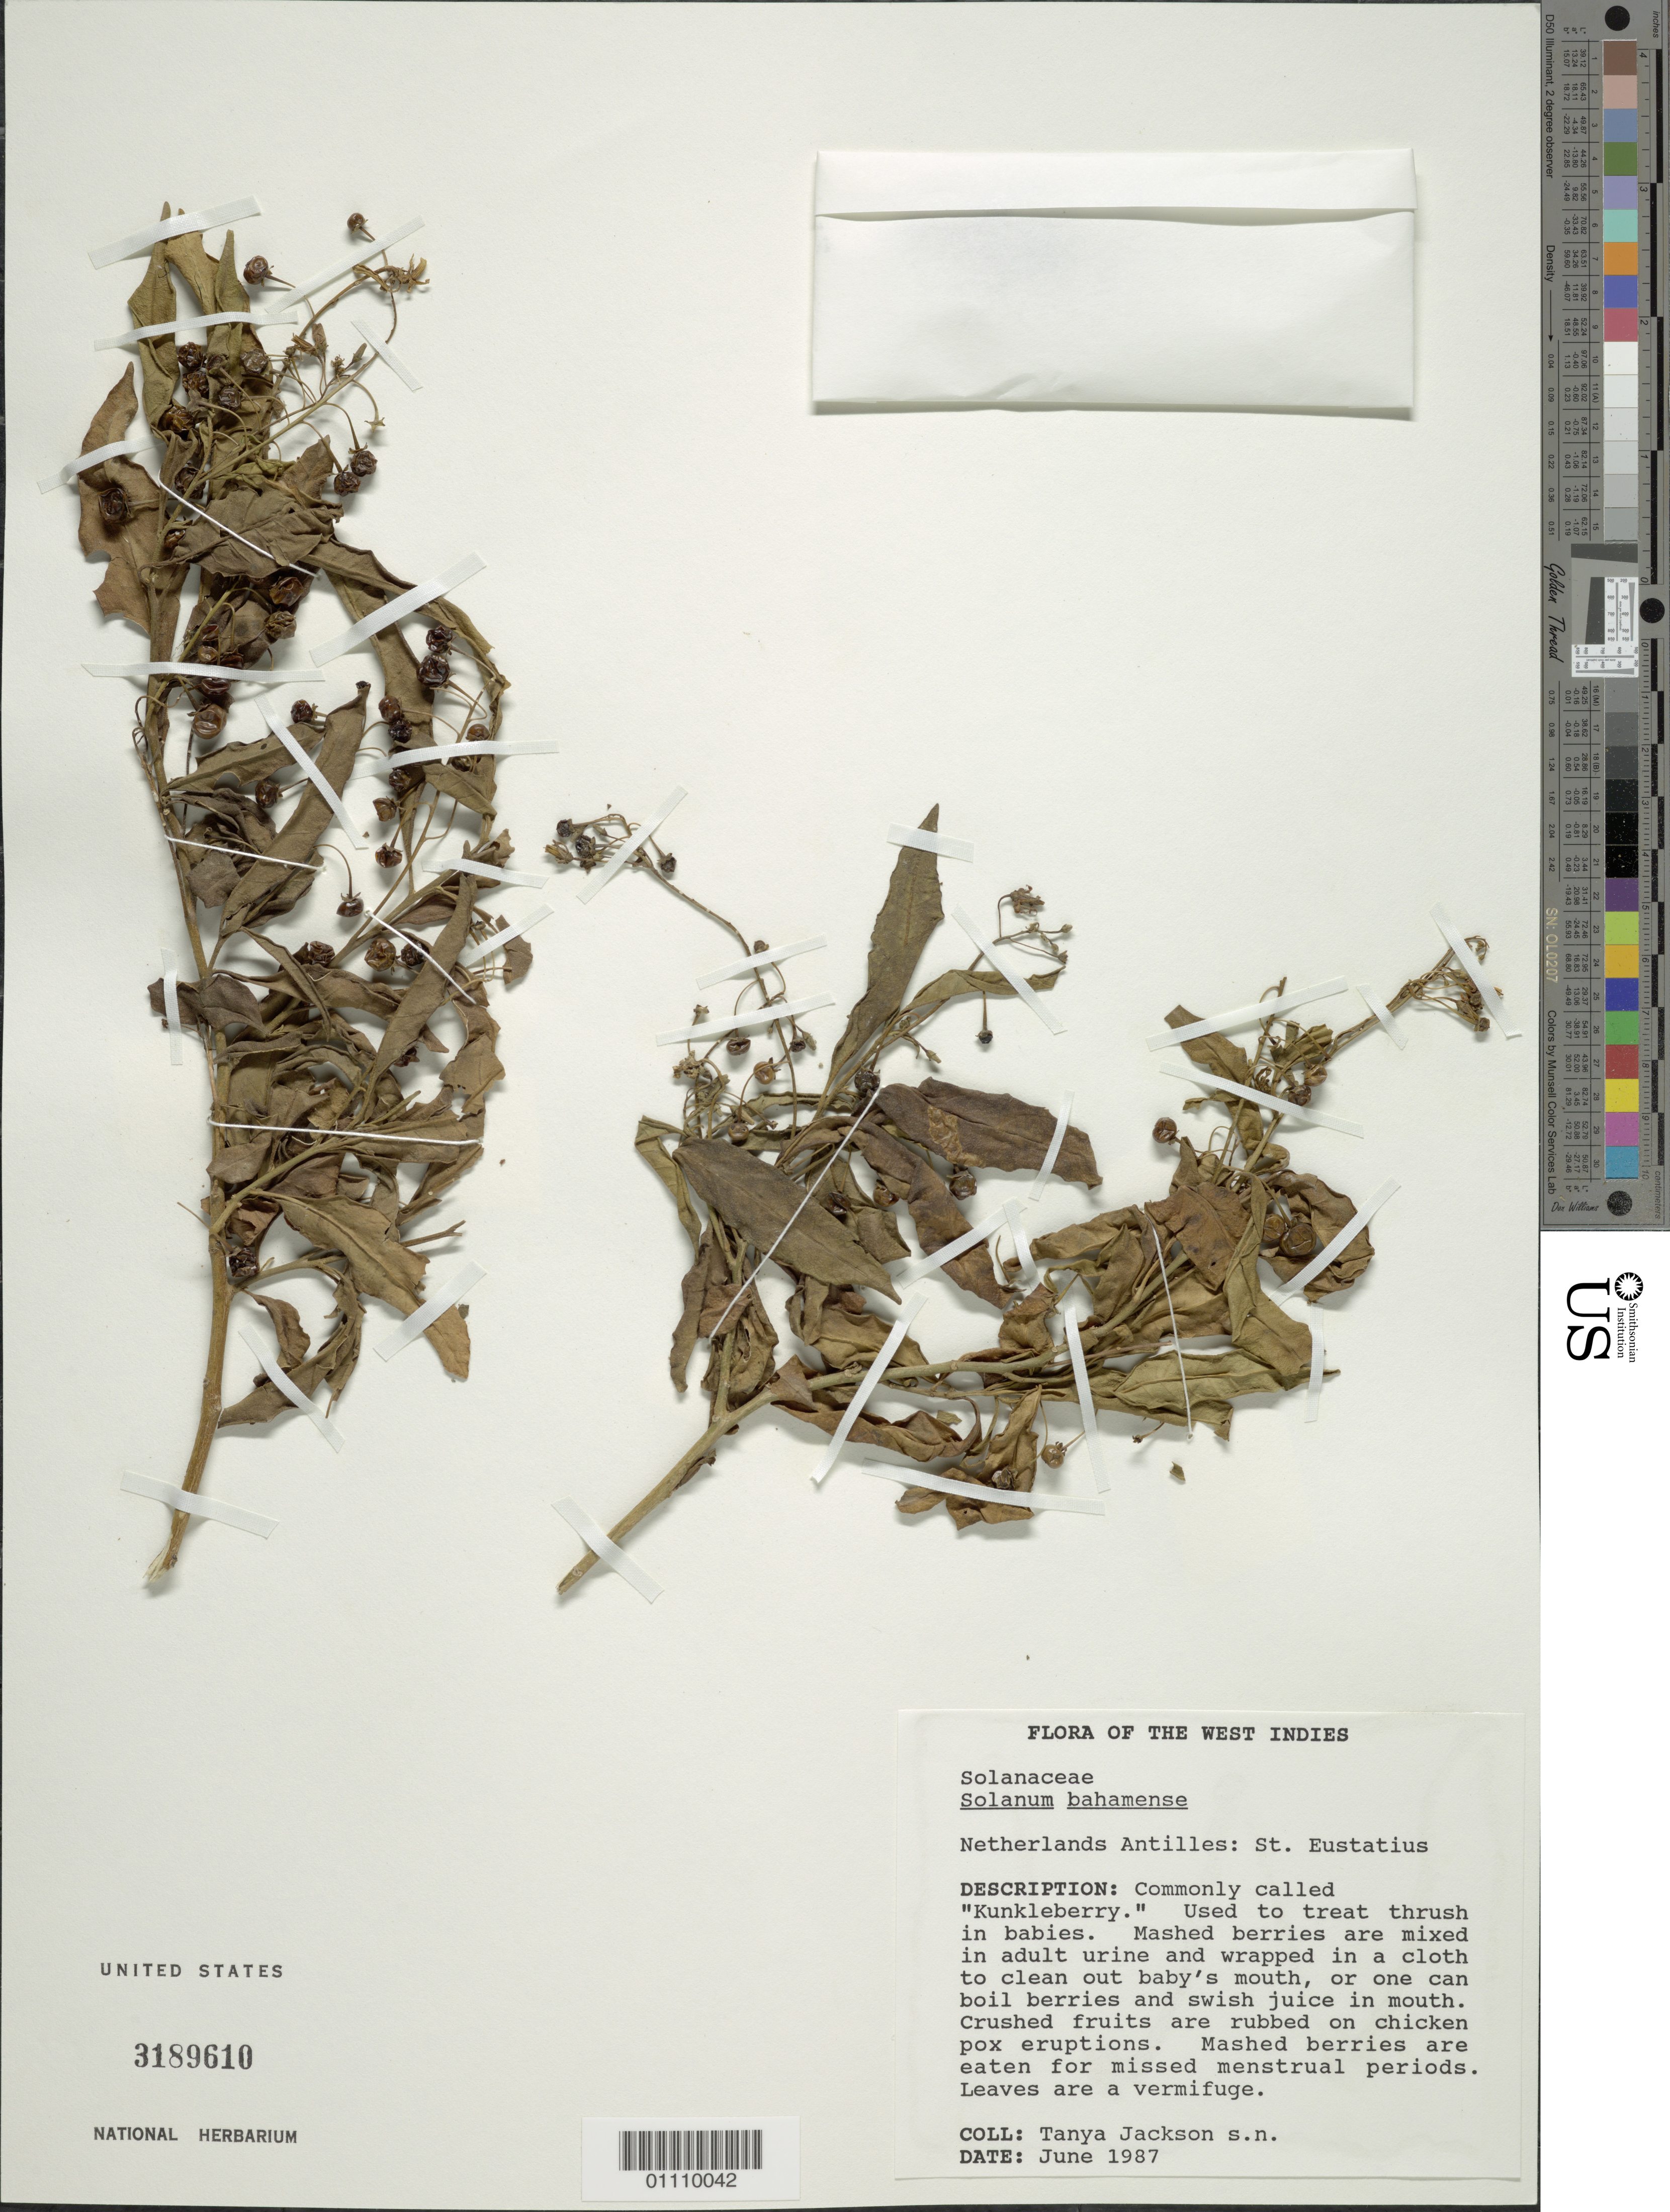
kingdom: Plantae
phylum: Tracheophyta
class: Magnoliopsida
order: Solanales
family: Solanaceae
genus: Solanum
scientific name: Solanum bahamense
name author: L.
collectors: T. Jackson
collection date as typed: Jun 1987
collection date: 1987-06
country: Netherlands Antilles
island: Sint Eustatius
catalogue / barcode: US 3189610